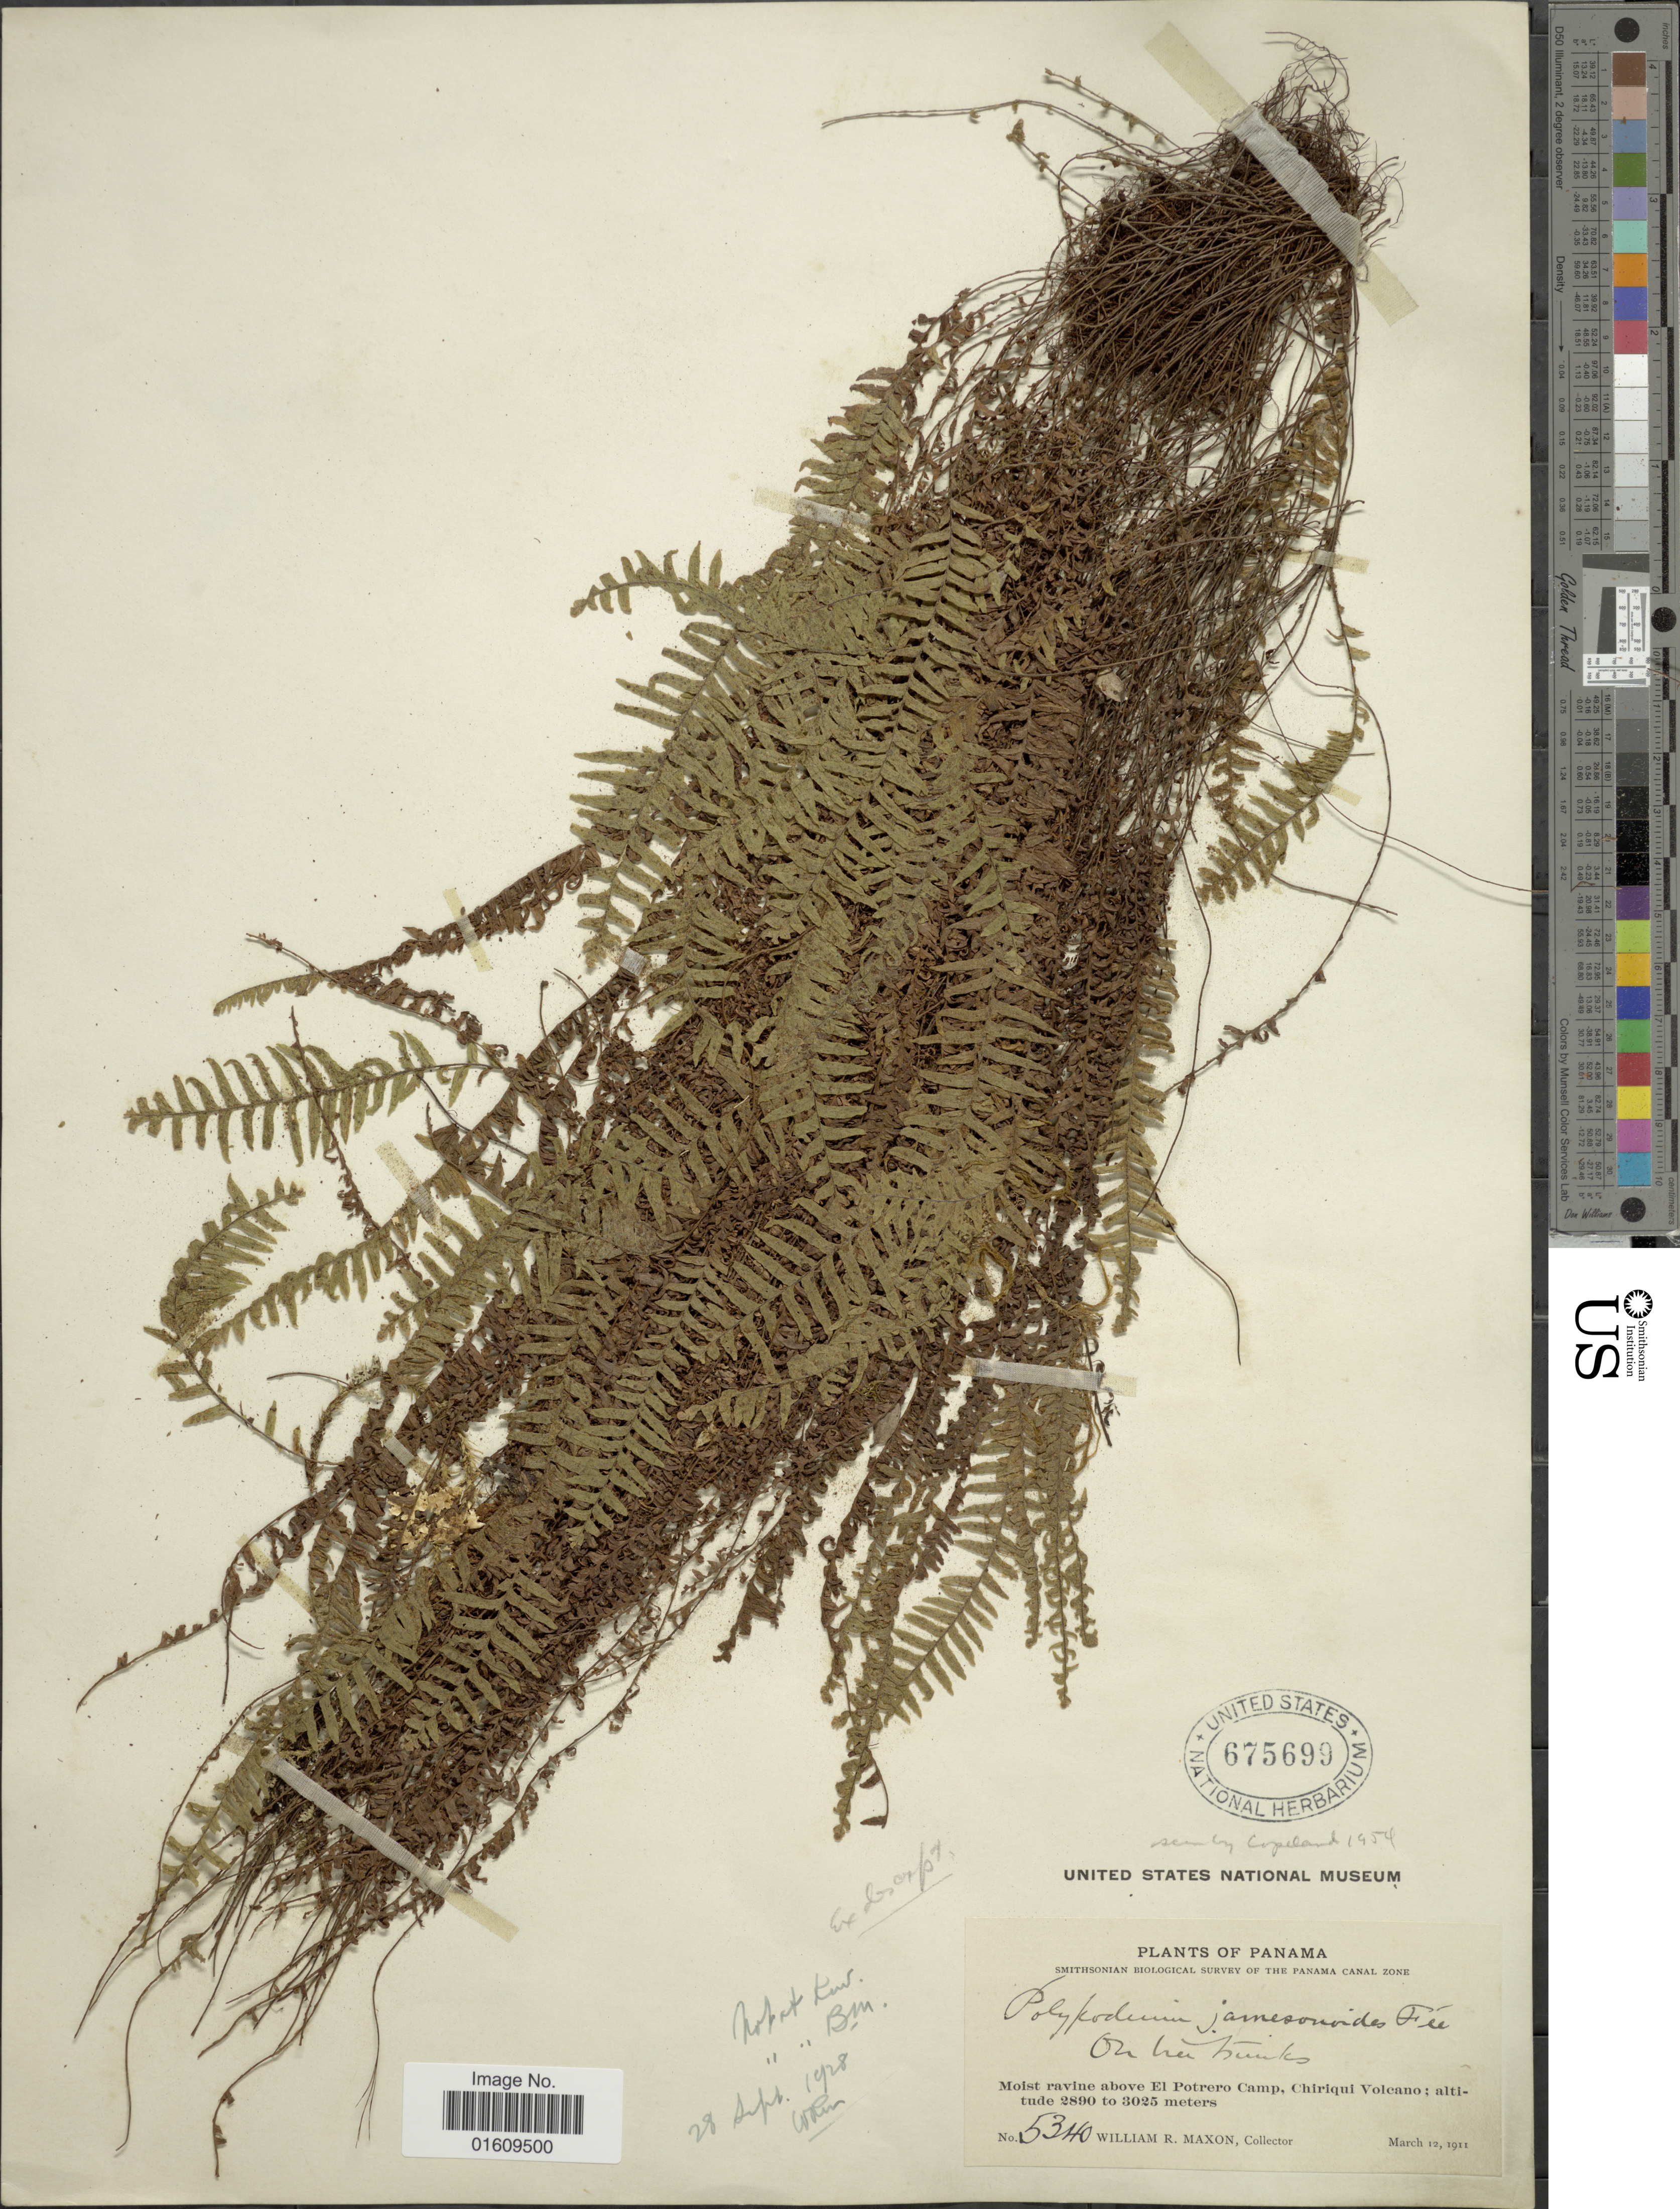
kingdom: Plantae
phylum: Tracheophyta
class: Polypodiopsida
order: Polypodiales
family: Polypodiaceae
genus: Galactodenia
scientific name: Galactodenia subscabra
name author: (Klotzsch) Sundue & Labiak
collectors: W. R. Maxon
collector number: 5340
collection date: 1911-03-12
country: Panama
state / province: Chiriqui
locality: The Panama Canal Zone, Moist ravince above El Potrero Camp, Chiriqui Volcano.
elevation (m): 2890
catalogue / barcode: US 675699